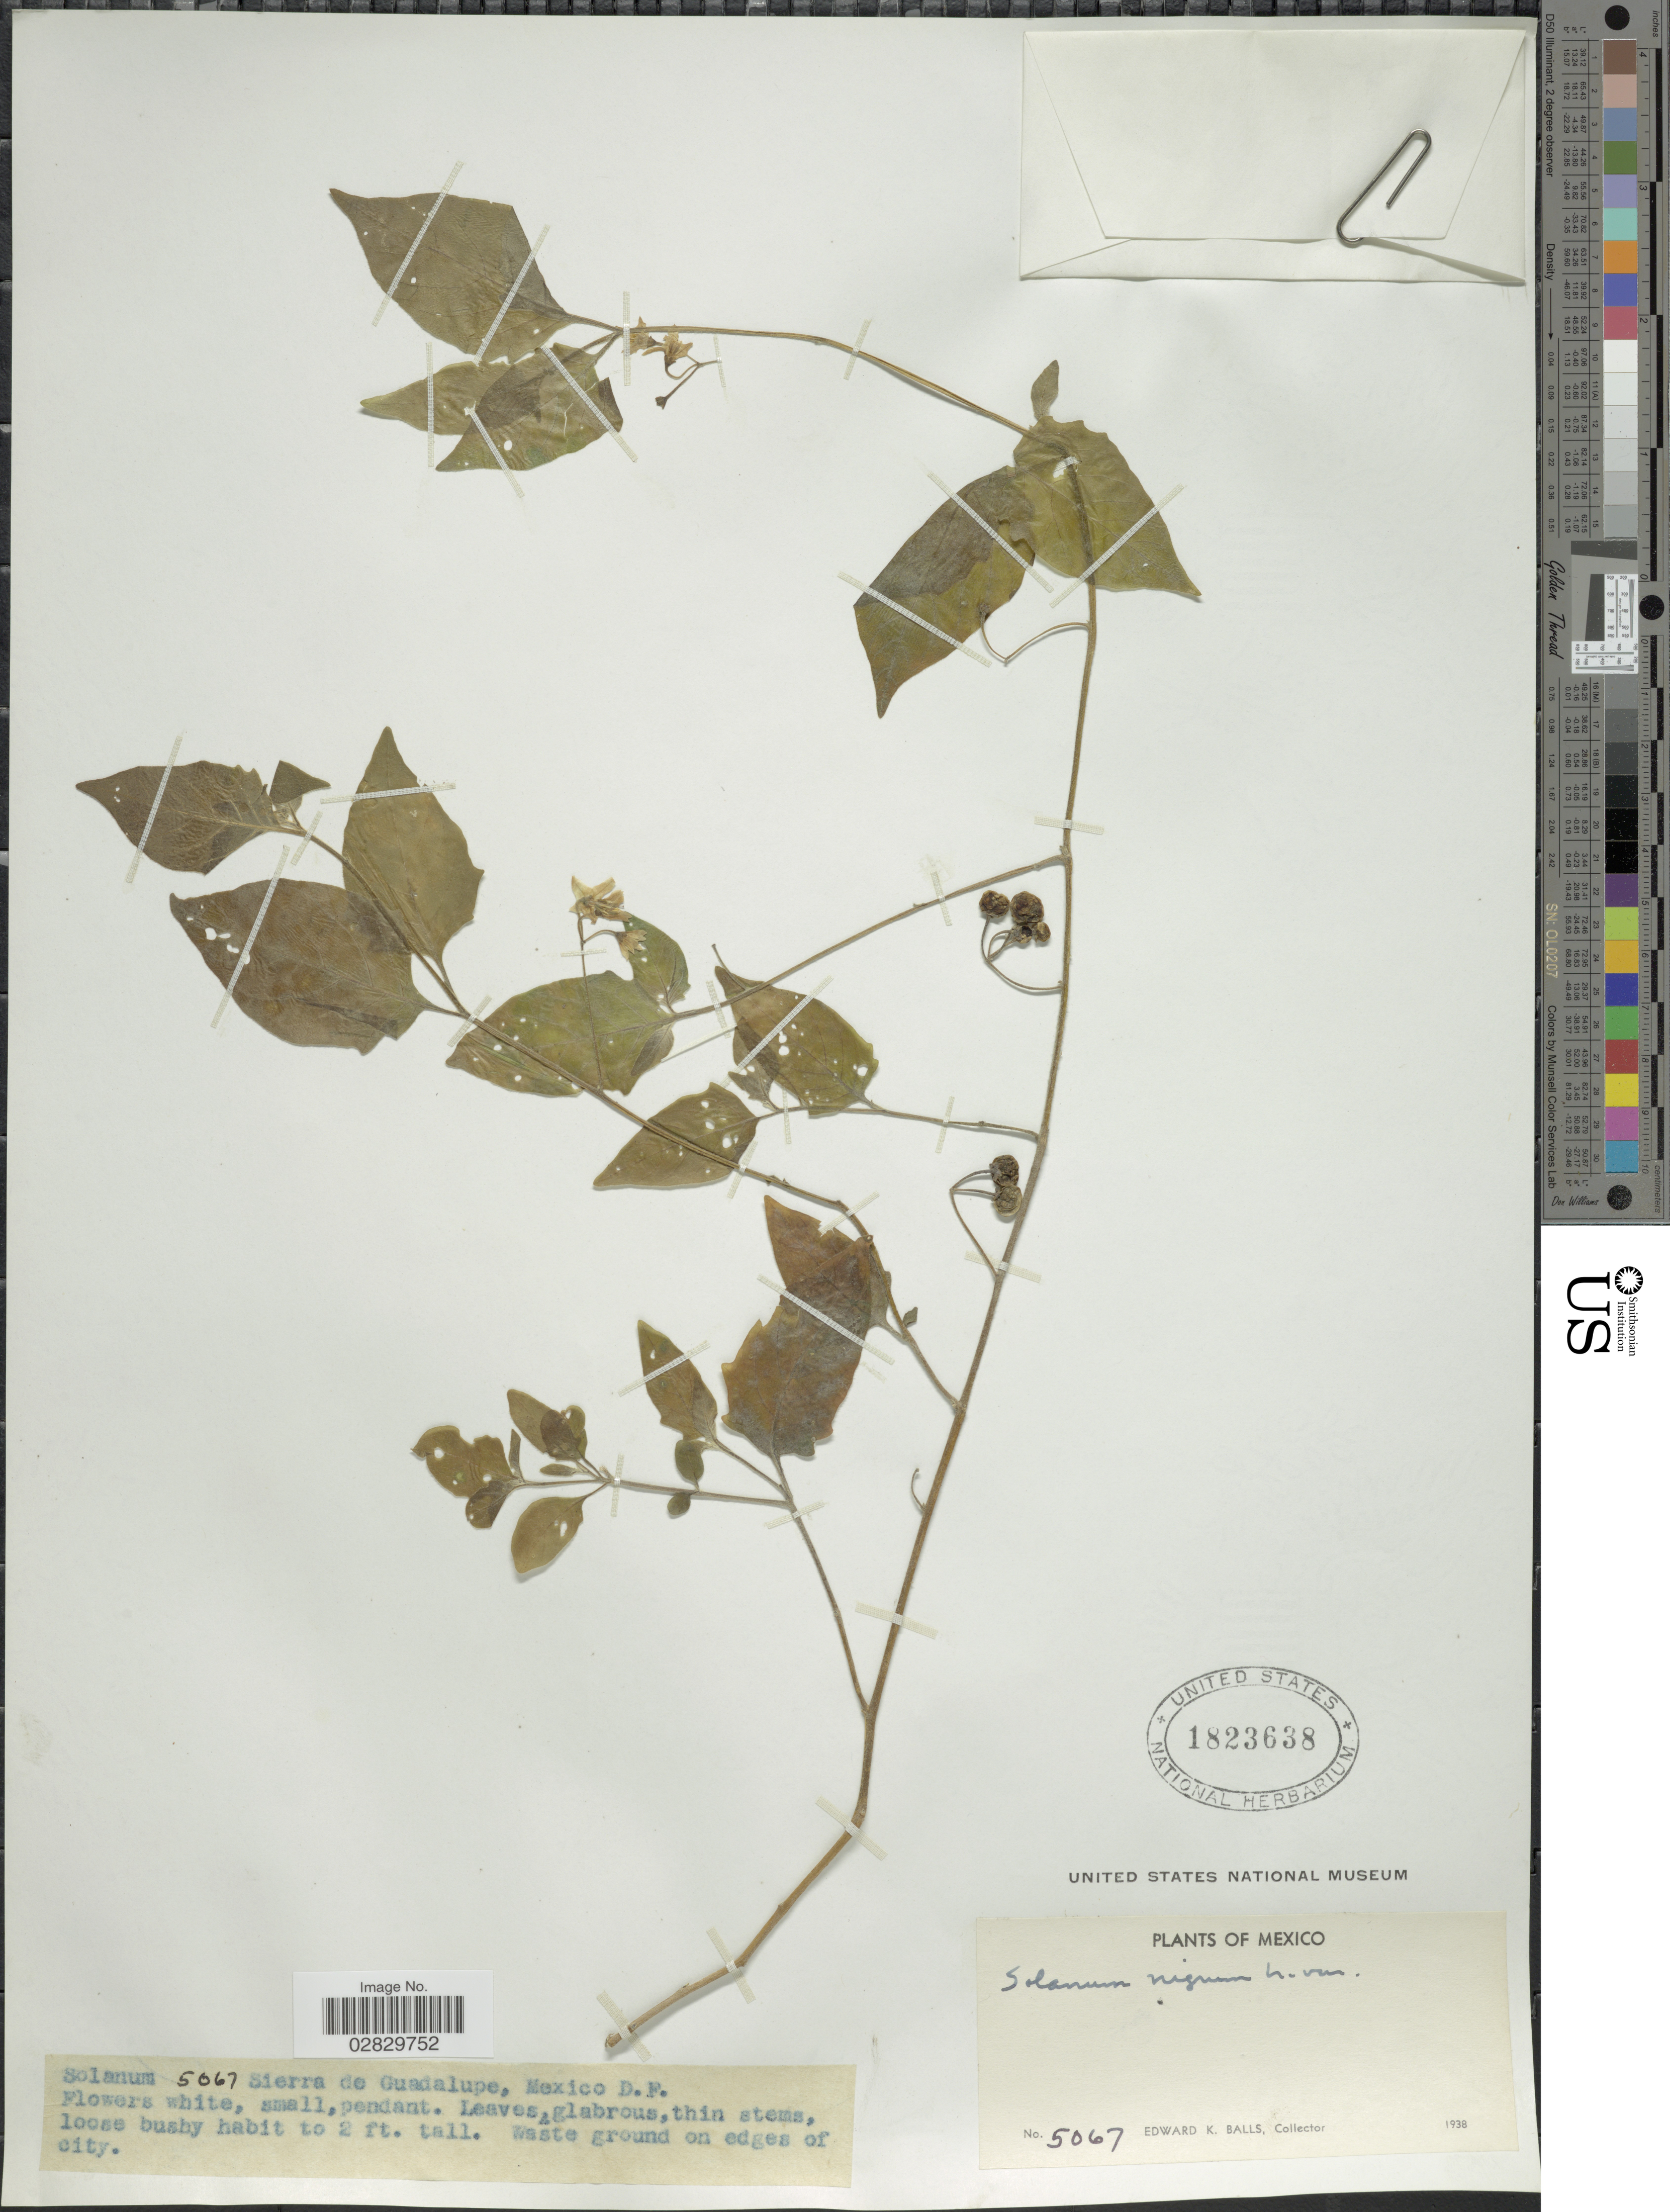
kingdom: Plantae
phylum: Tracheophyta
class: Magnoliopsida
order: Solanales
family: Solanaceae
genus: Solanum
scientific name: Solanum nigrescens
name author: M. Martens & Galeotti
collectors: E. K. Balls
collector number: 5067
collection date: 1938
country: Mexico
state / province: Distrito Federal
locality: Sierra de Guadalupe, D.F.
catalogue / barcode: US 1823638